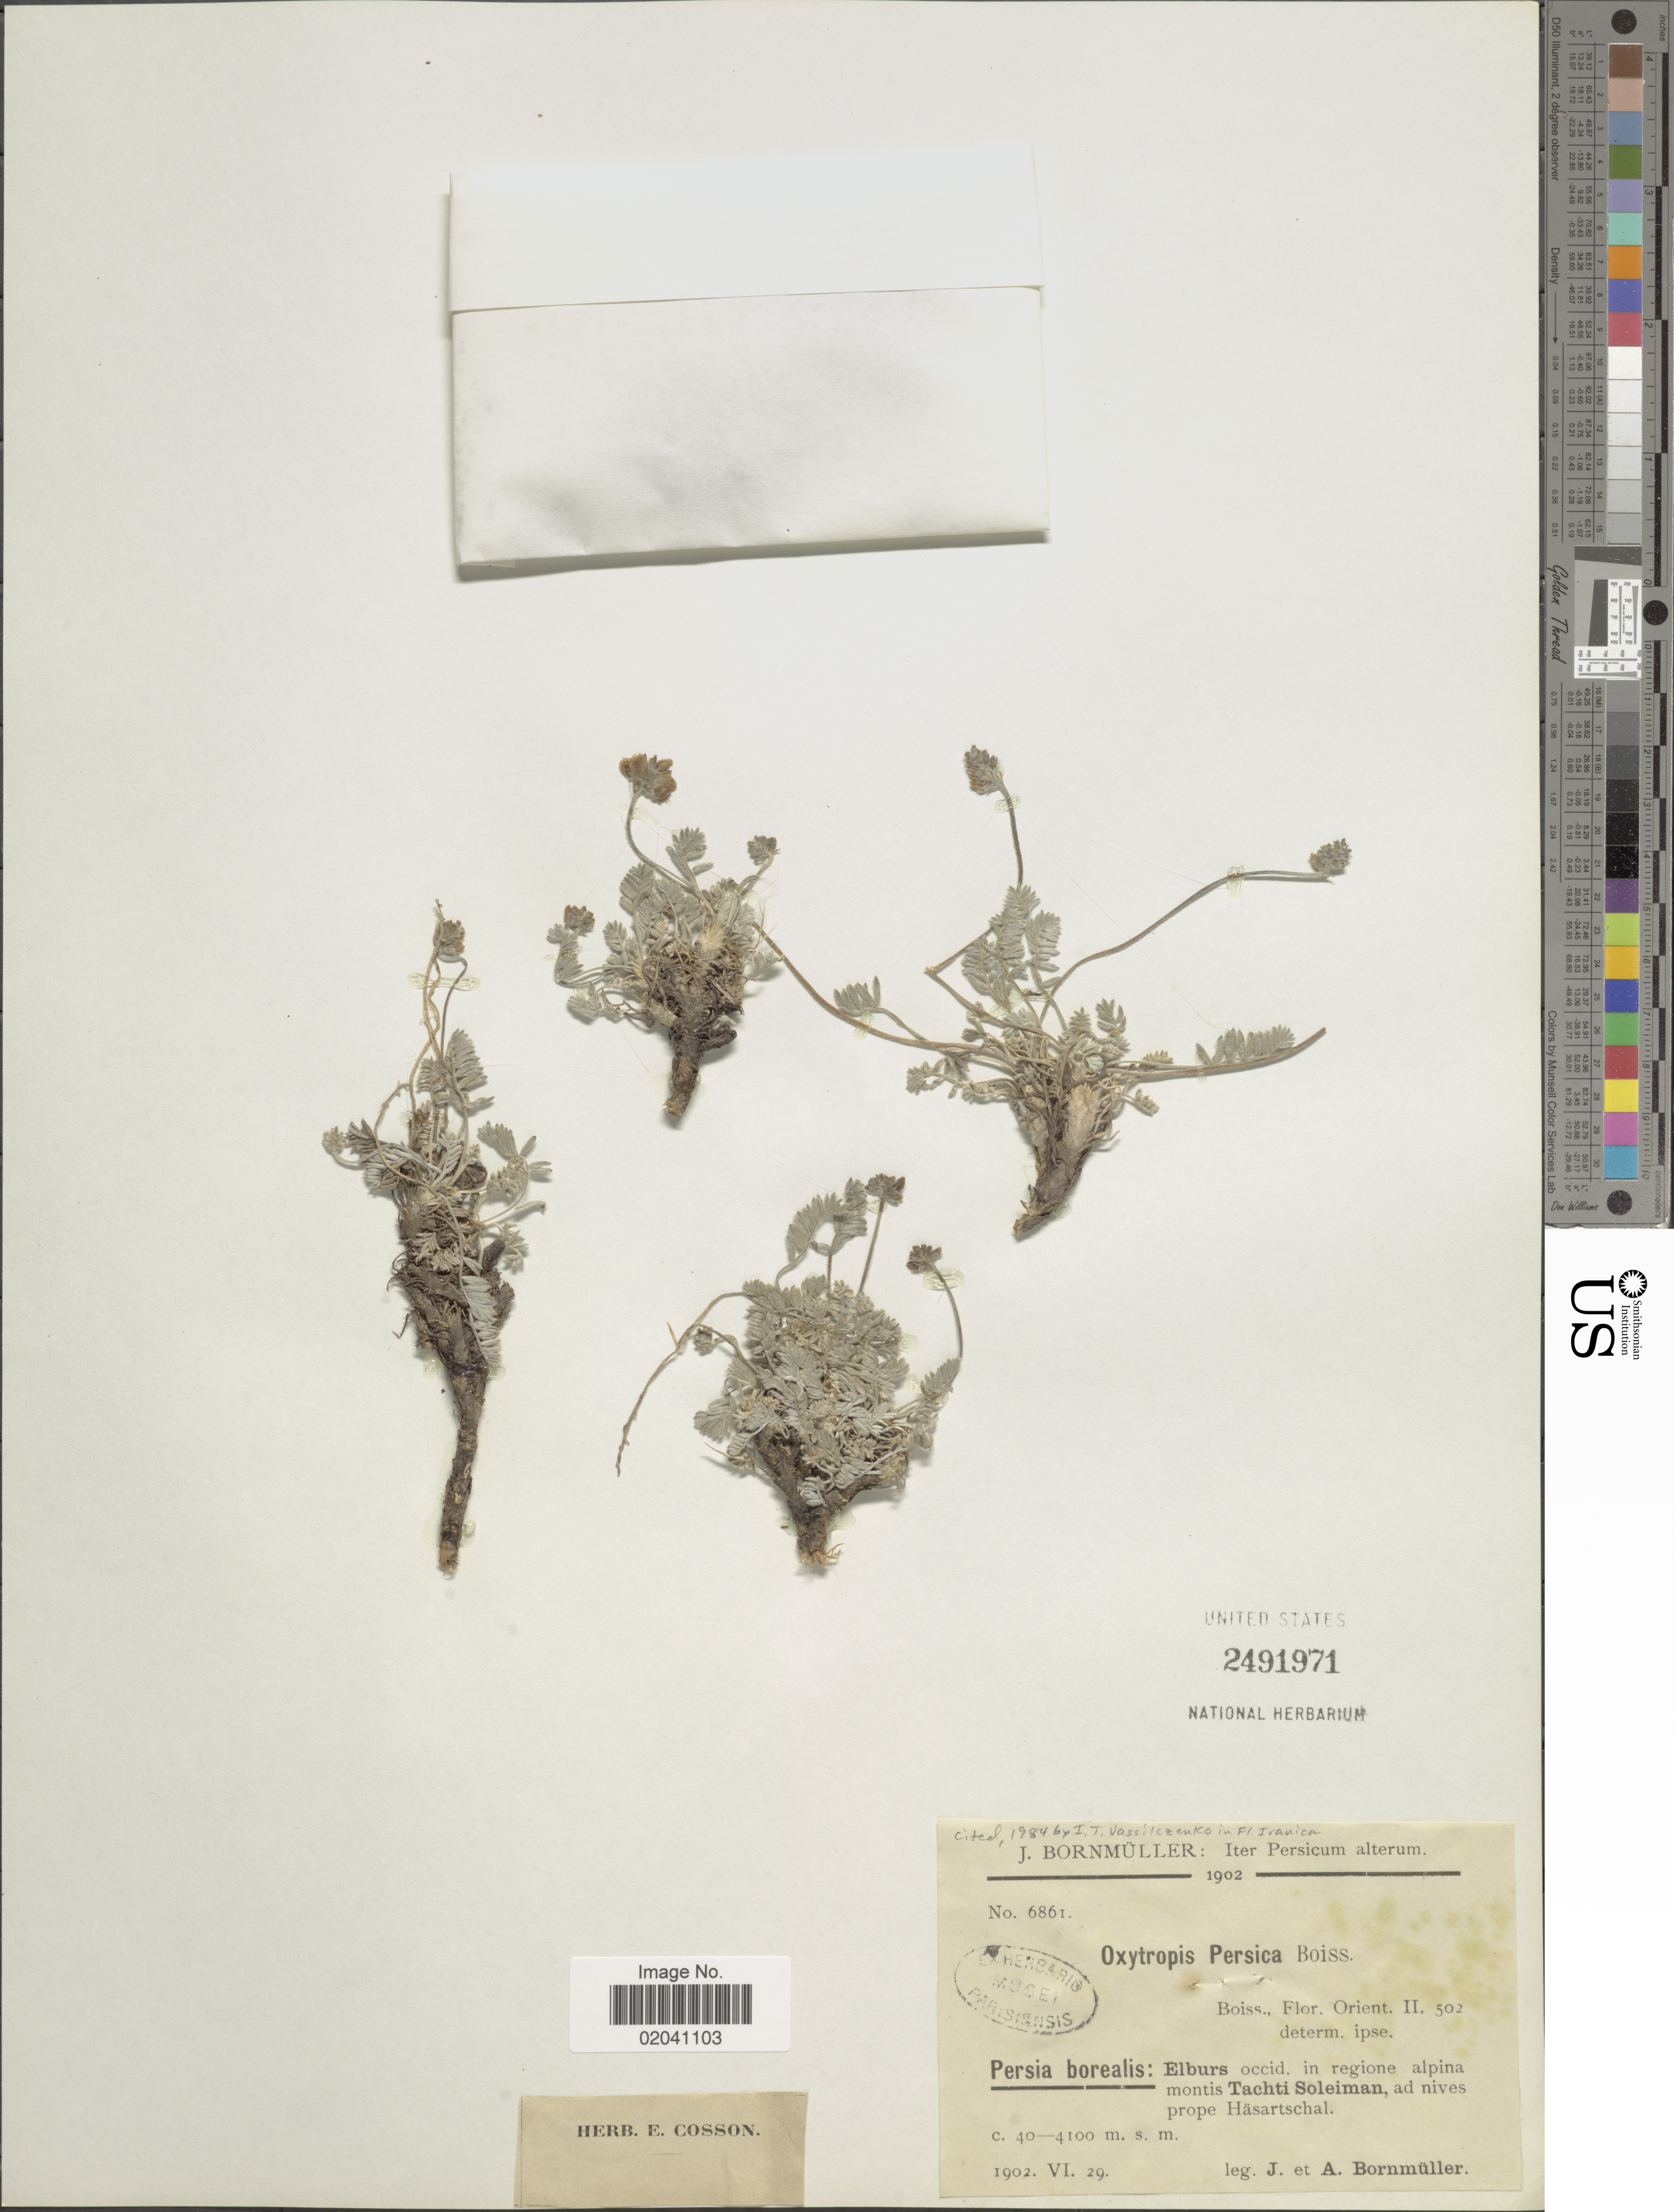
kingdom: Plantae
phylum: Tracheophyta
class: Magnoliopsida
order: Fabales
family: Fabaceae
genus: Oxytropis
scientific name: Oxytropis persica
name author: Boiss.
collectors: J. Bornmüller & A. Bornmüller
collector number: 6861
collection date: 1902-06-29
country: Iran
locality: Persia borealis: Elburs occid. in regione alpina montis Tachti Soleiman, ad nives prope Häsartschal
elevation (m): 40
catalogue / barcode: US 2491971